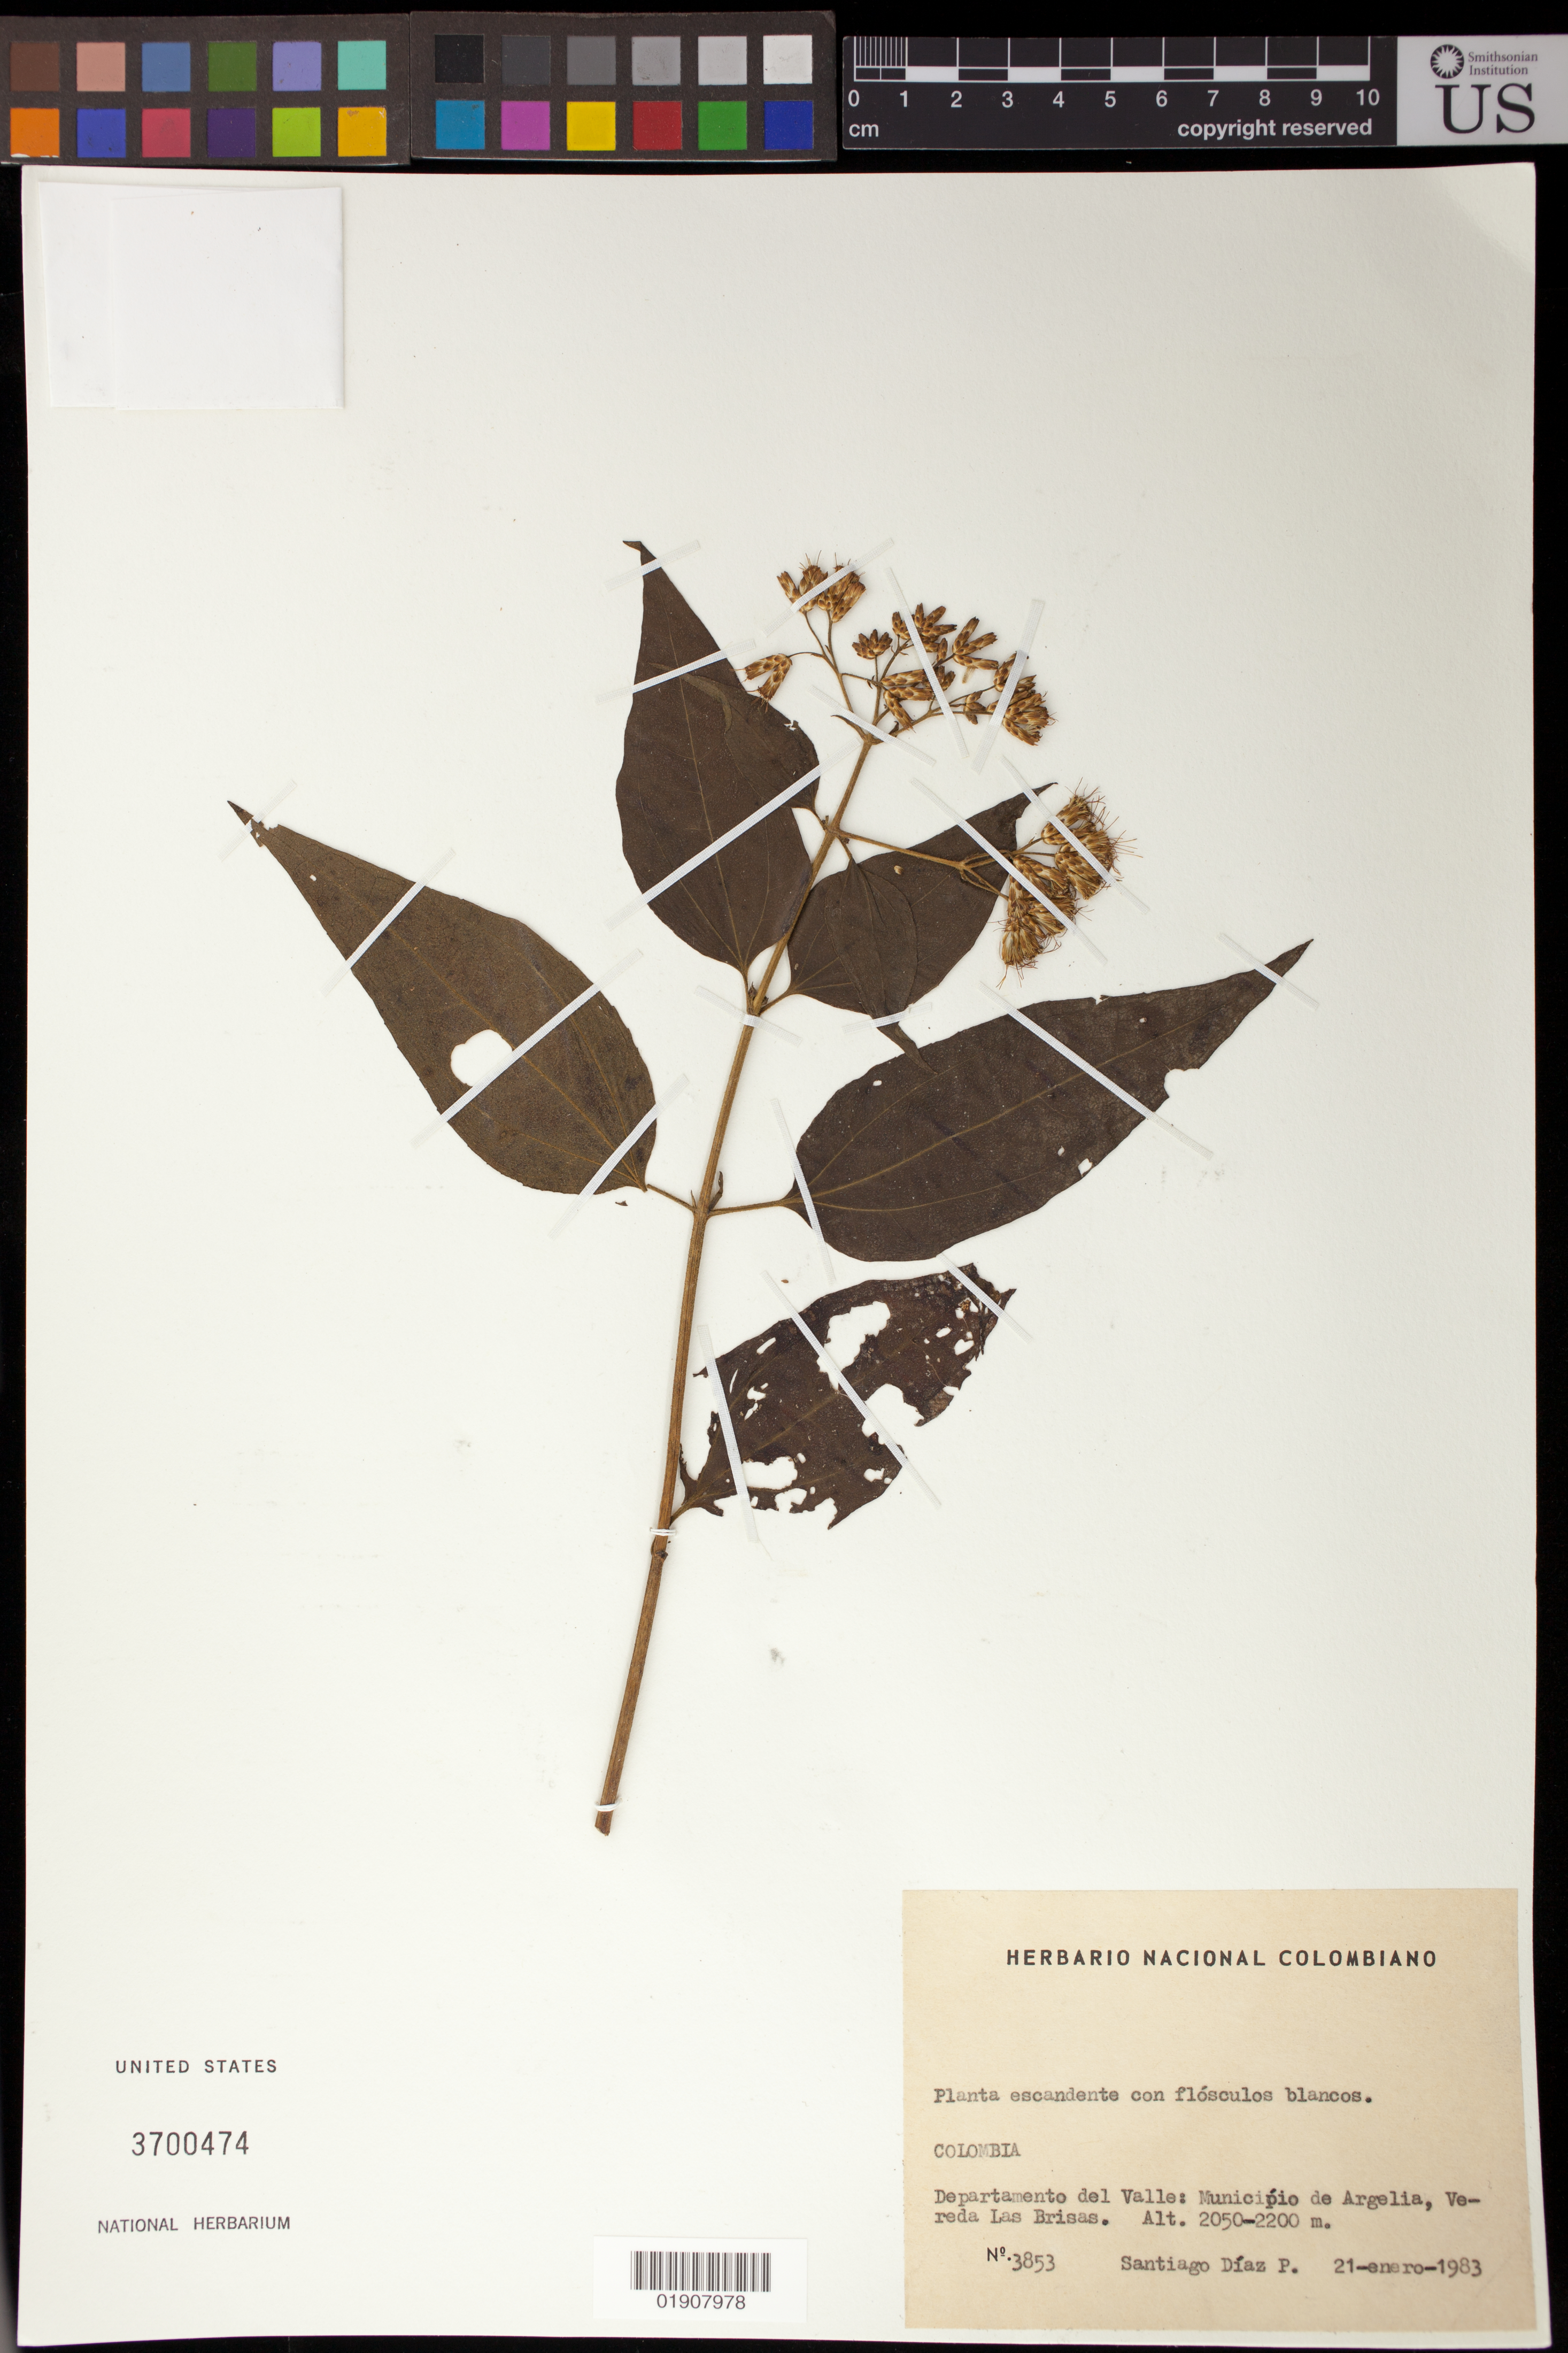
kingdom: Plantae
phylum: Tracheophyta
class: Magnoliopsida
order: Asterales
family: Asteraceae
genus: Chromolaena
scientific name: Chromolaena subscandens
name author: (Hieron.) R.M. King & H. Rob.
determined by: Robinson, Harold E., (US)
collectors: S. Díaz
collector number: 3853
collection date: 1983-01-21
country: Colombia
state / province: Valle del Cauca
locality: Municipio de Argelia, Vereda Las Brisas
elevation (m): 2050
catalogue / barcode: US 3700474